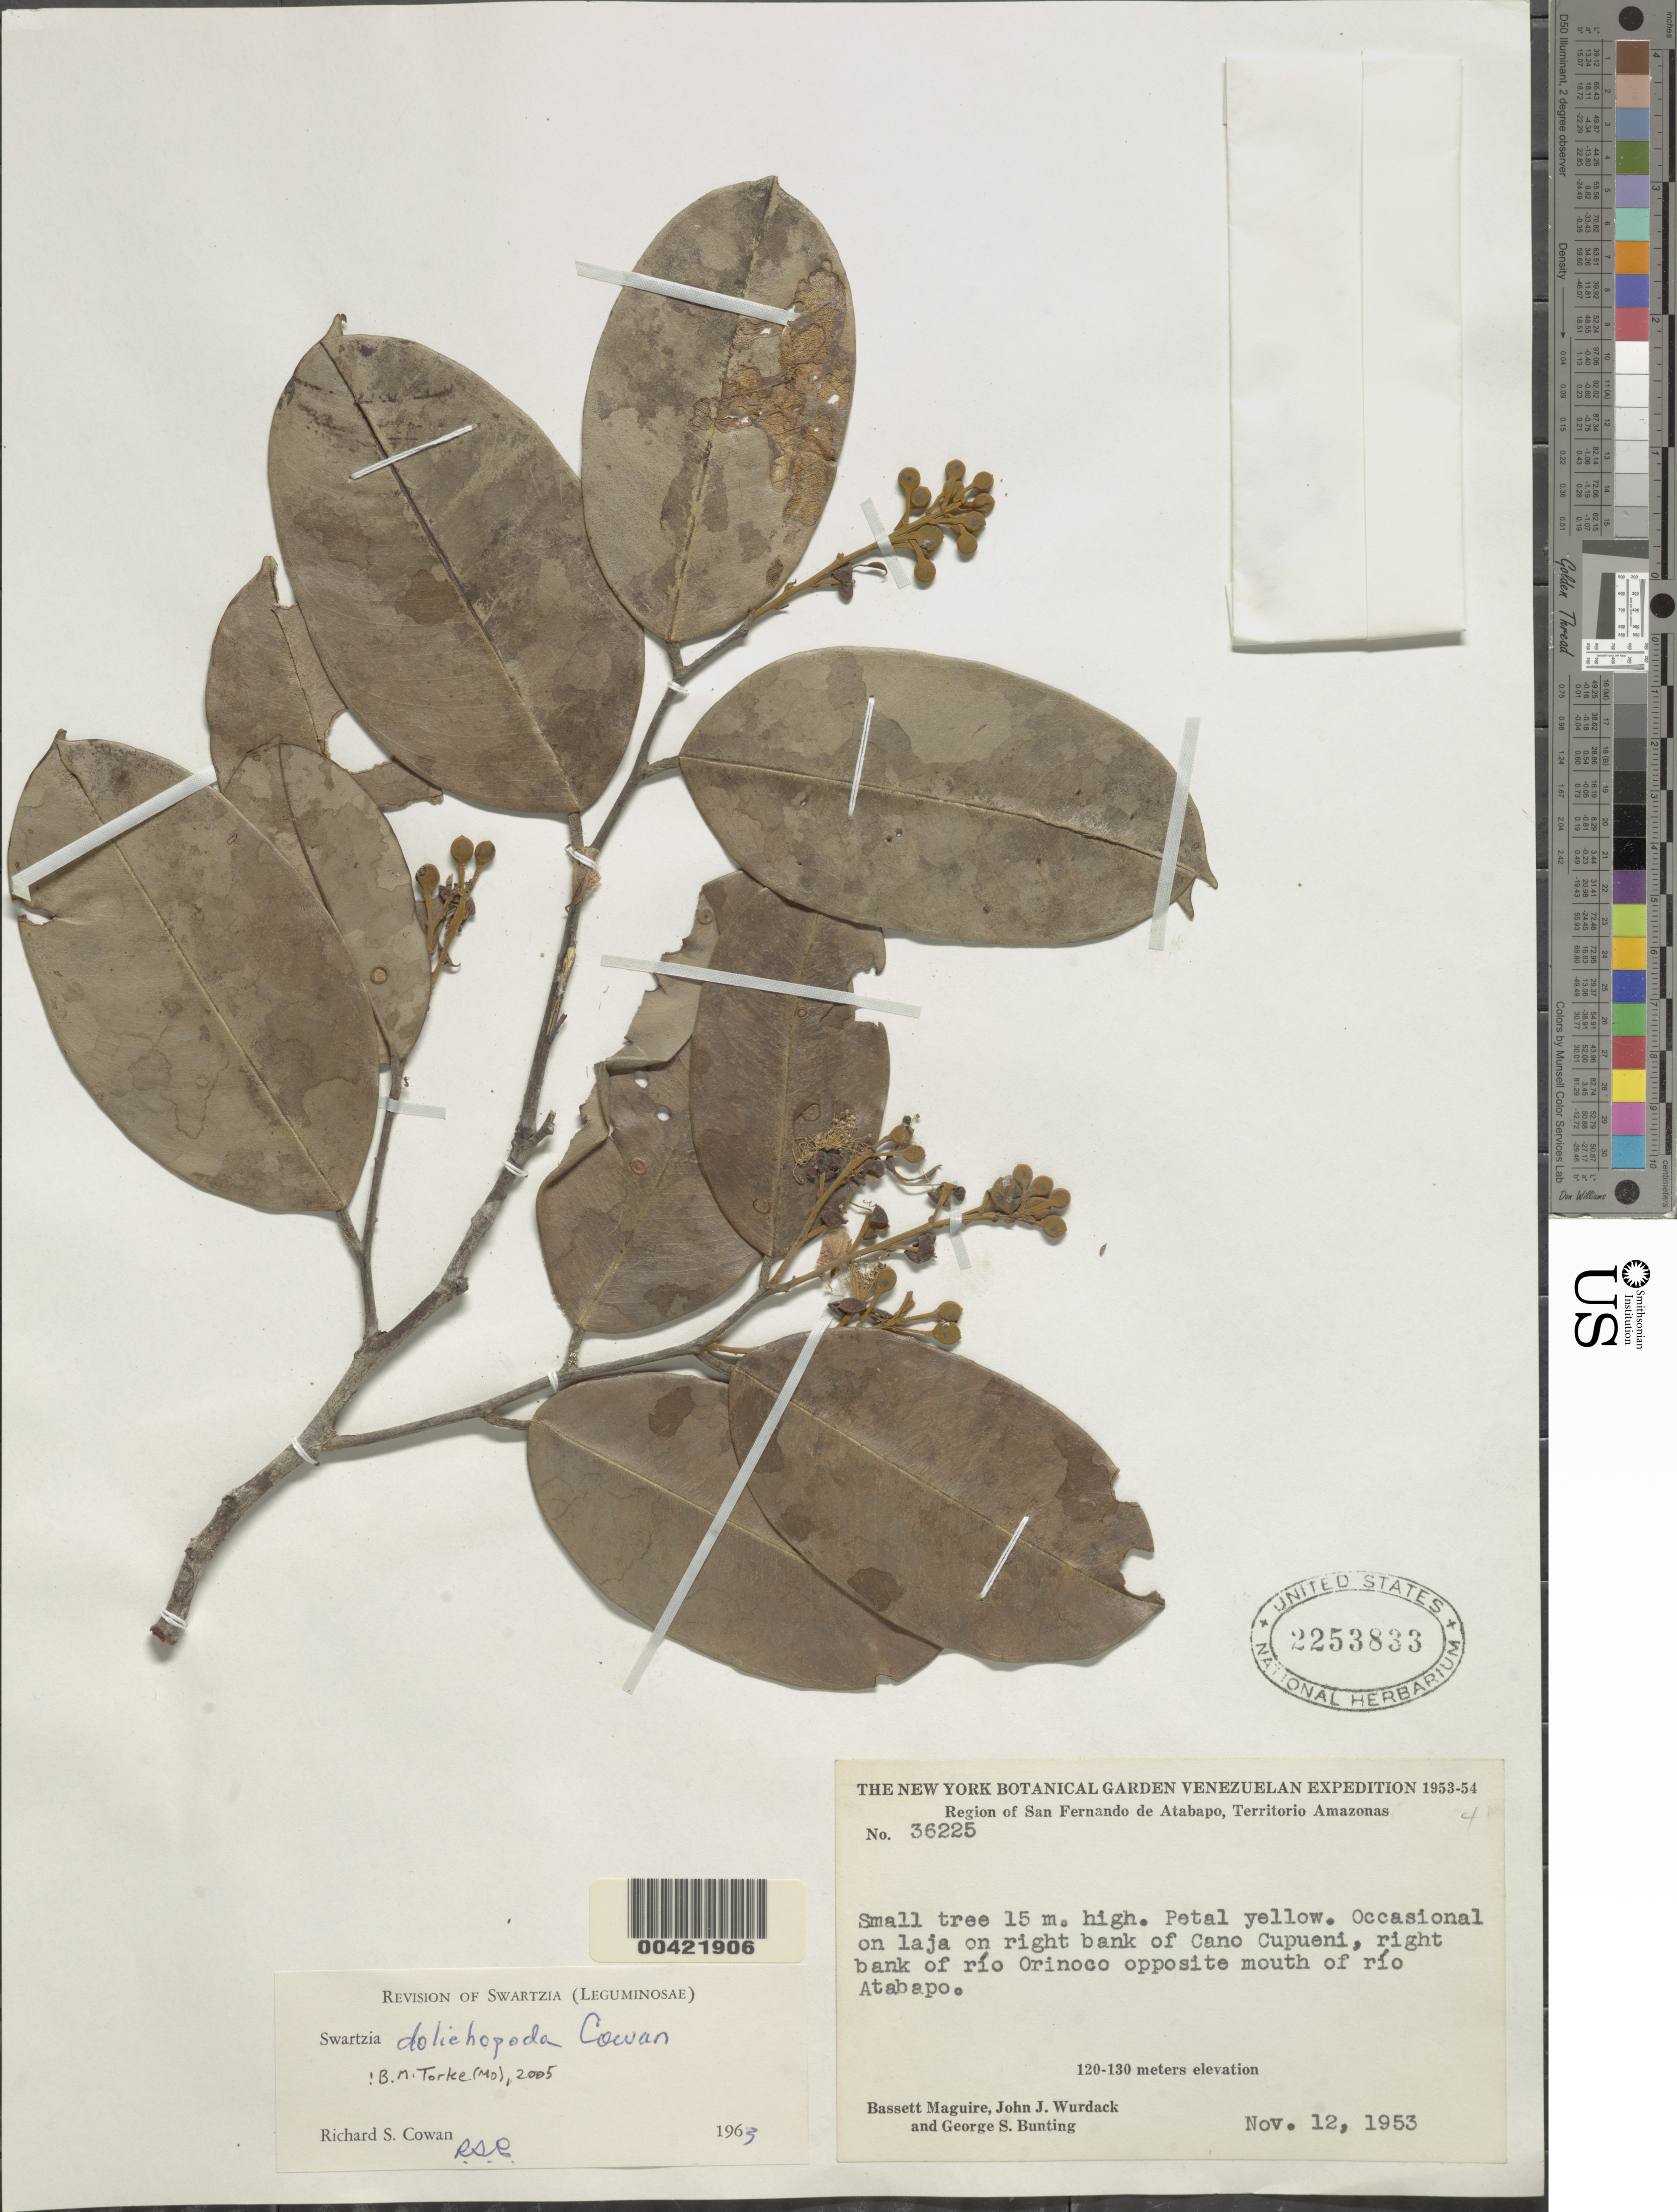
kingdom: Plantae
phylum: Tracheophyta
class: Magnoliopsida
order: Fabales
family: Fabaceae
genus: Swartzia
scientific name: Swartzia dolichopoda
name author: R.S. Cowan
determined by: Cowan, R. S.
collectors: B. Maguire, J. J. Wurdack & G. S. Bunting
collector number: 36225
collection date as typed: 12 Nov 1953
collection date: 1953-11-12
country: Venezuela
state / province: Amazonas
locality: Rio orinoco opposite mouth of Rio Atabapo; cano cupueni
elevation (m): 120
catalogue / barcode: US 2253833